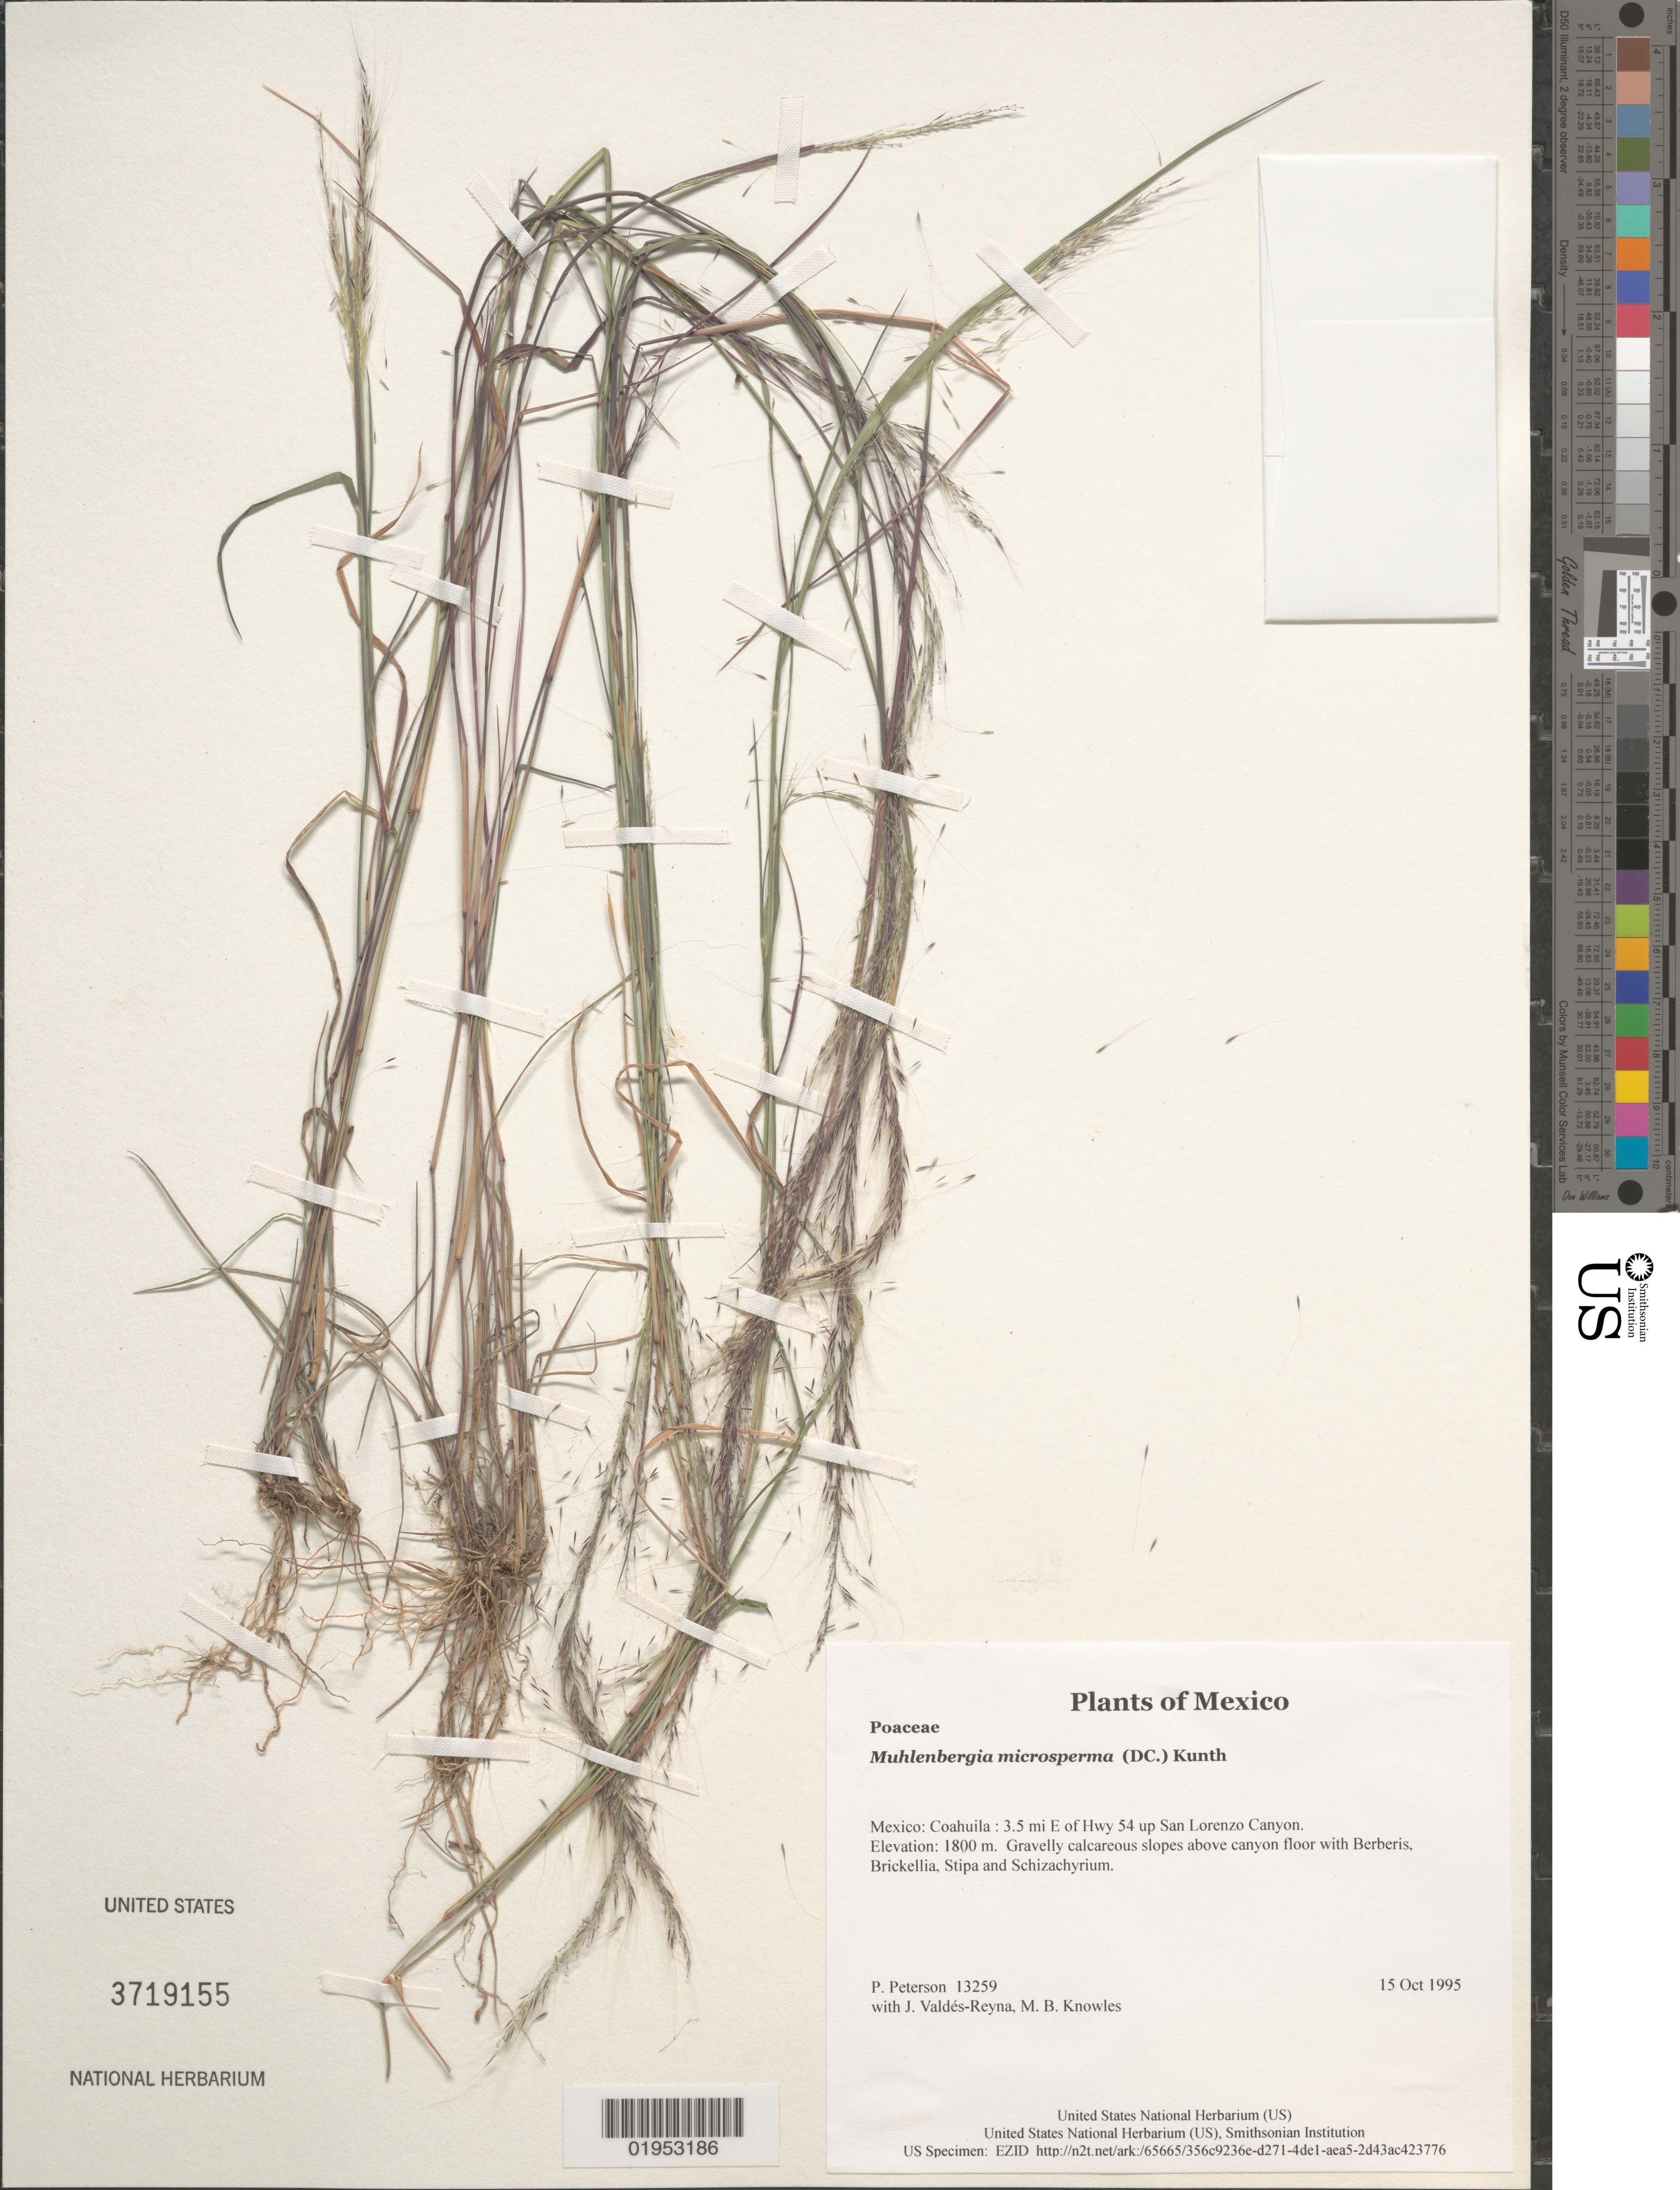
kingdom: Plantae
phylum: Tracheophyta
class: Liliopsida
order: Poales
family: Poaceae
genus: Muhlenbergia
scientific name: Muhlenbergia microsperma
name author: (DC.) Kunth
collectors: P. M. Peterson, J. Valdés-Reyna & M. B. Knowles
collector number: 13259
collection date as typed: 15 Oct 1995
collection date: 1995-10-15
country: Mexico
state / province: Coahuila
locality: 3.5 mi E of Hwy 54 up San Lorenzo Canyon.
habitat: Gravelly calcareous slopes above canyon floor with Berberis, Brickellia, Stipa and Schizachyrium.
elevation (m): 1800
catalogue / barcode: US 3719155